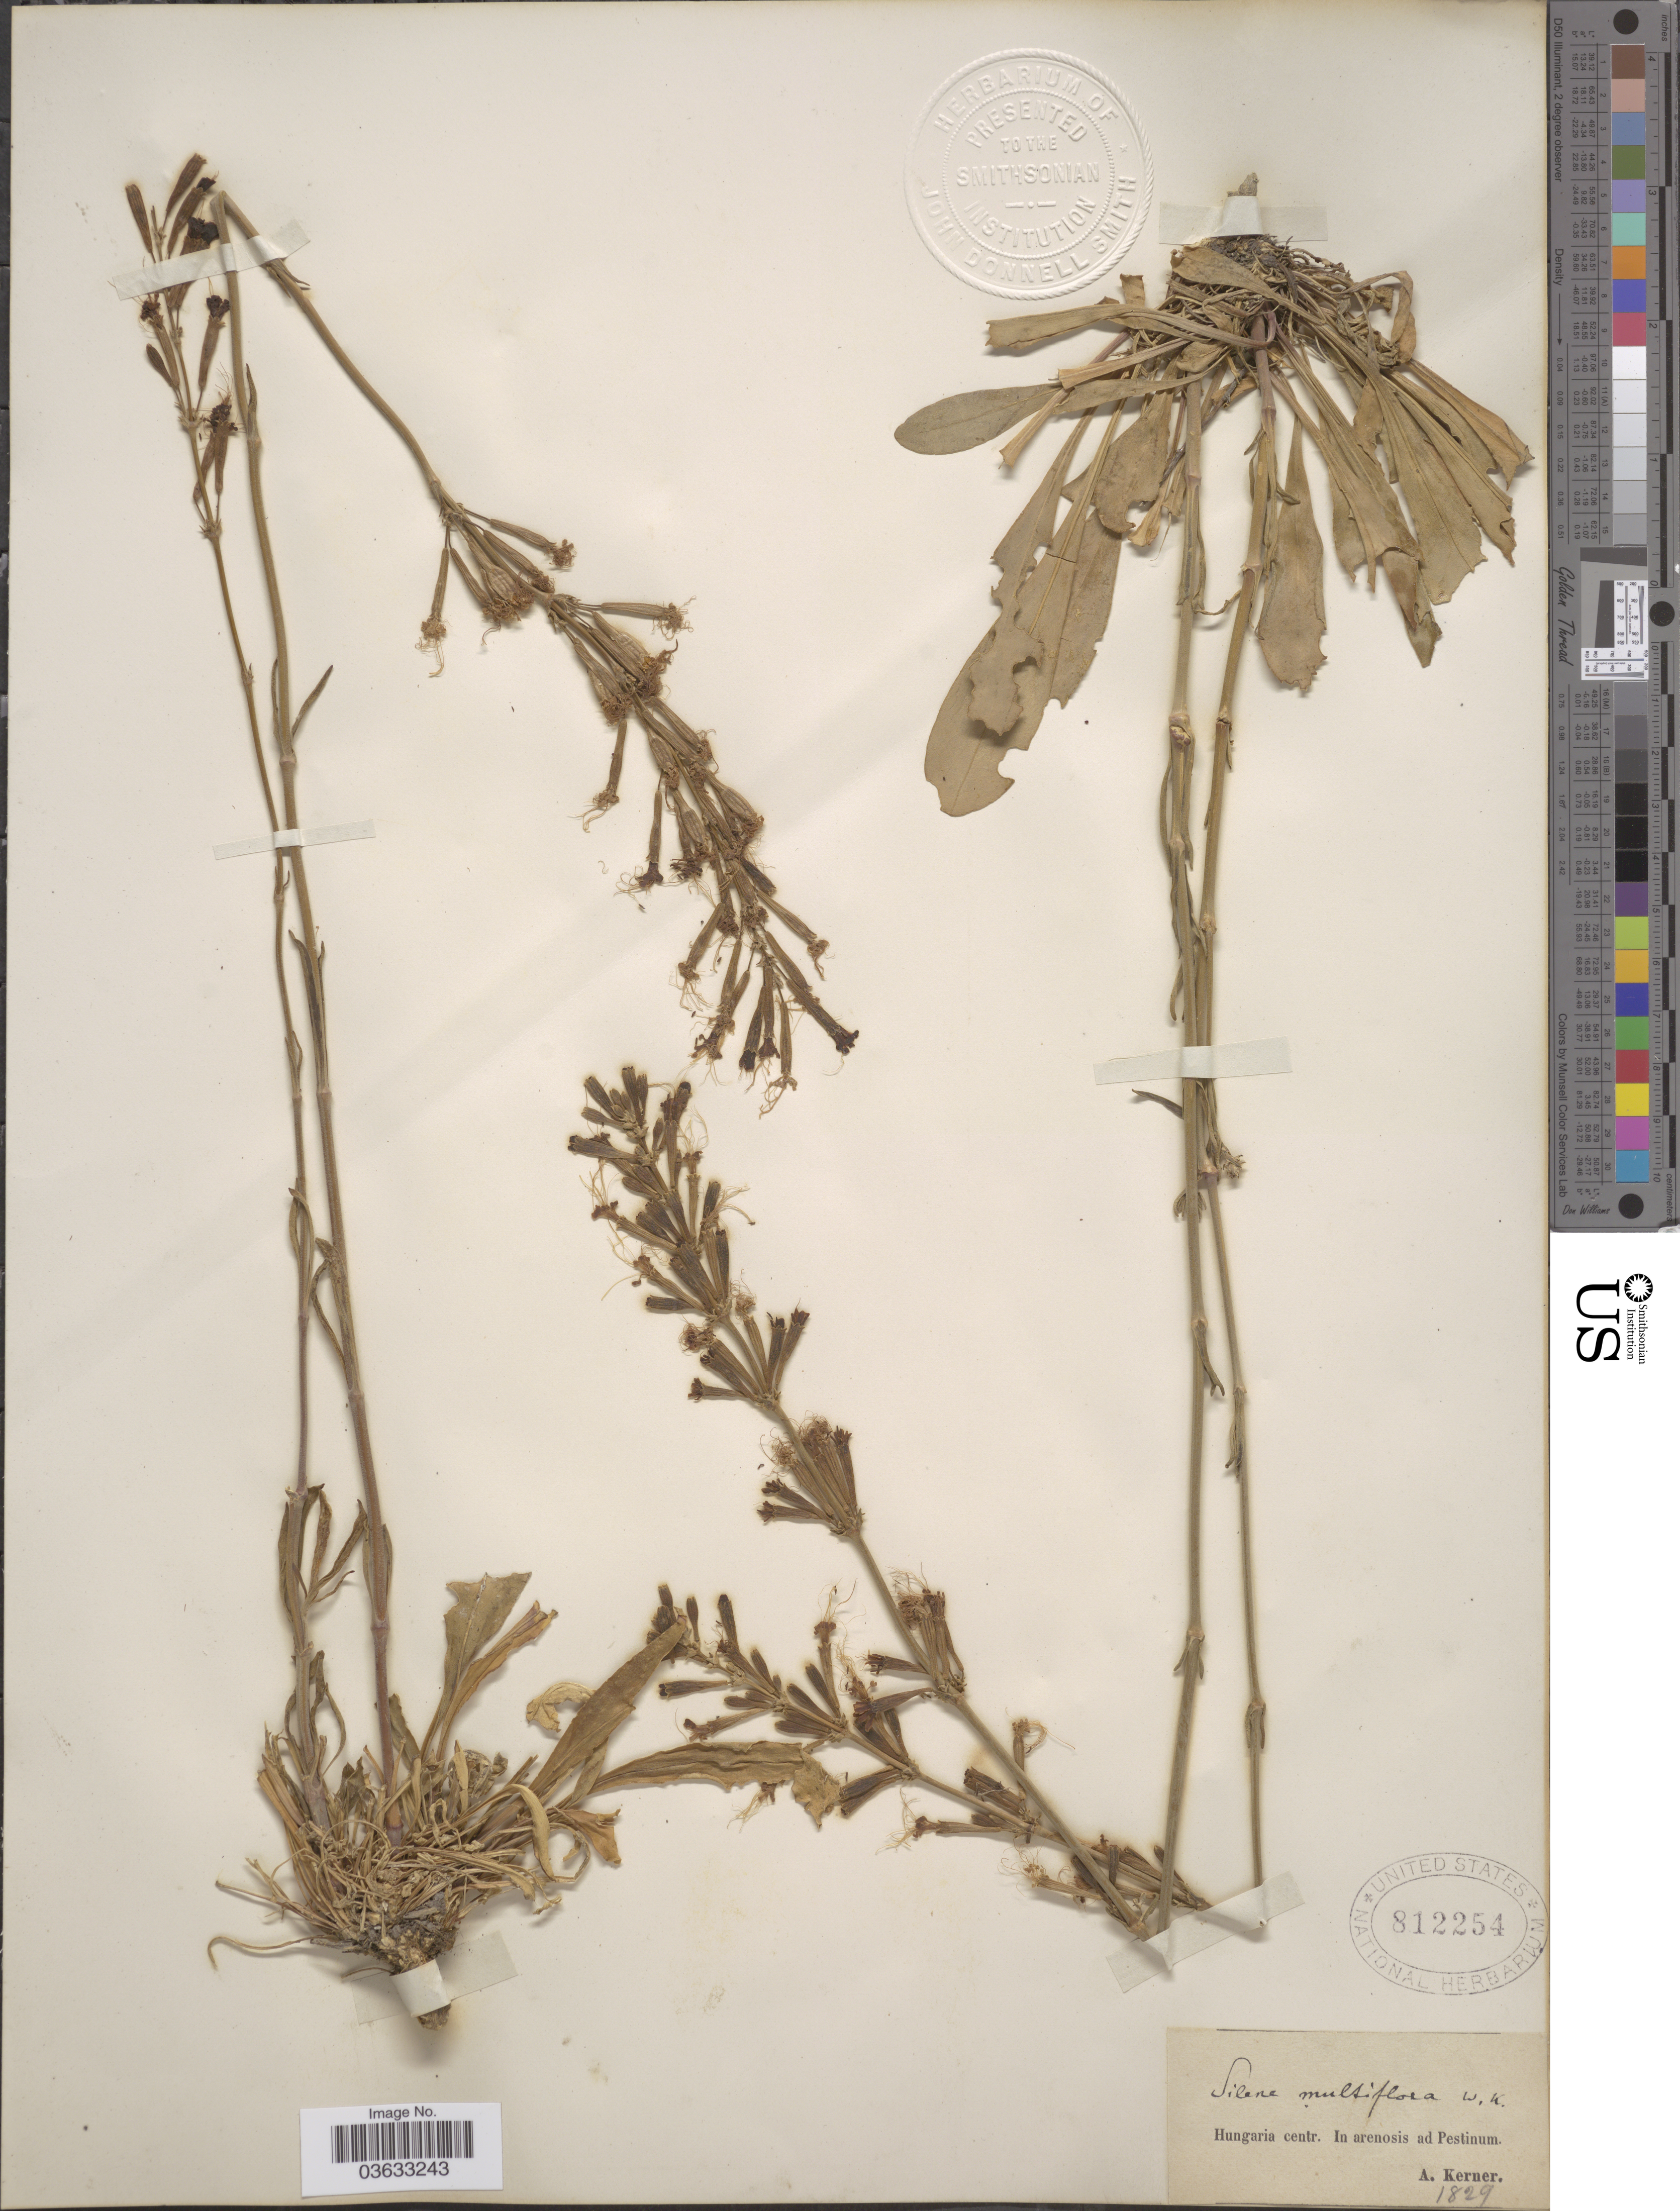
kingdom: Plantae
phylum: Tracheophyta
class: Magnoliopsida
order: Caryophyllales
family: Caryophyllaceae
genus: Silene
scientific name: Silene multiflora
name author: (Ehrh.) Pers.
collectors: A. Kerner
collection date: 1829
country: Hungary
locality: Hungaria centr. In arenosis ad Pestinum.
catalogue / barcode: US 812254